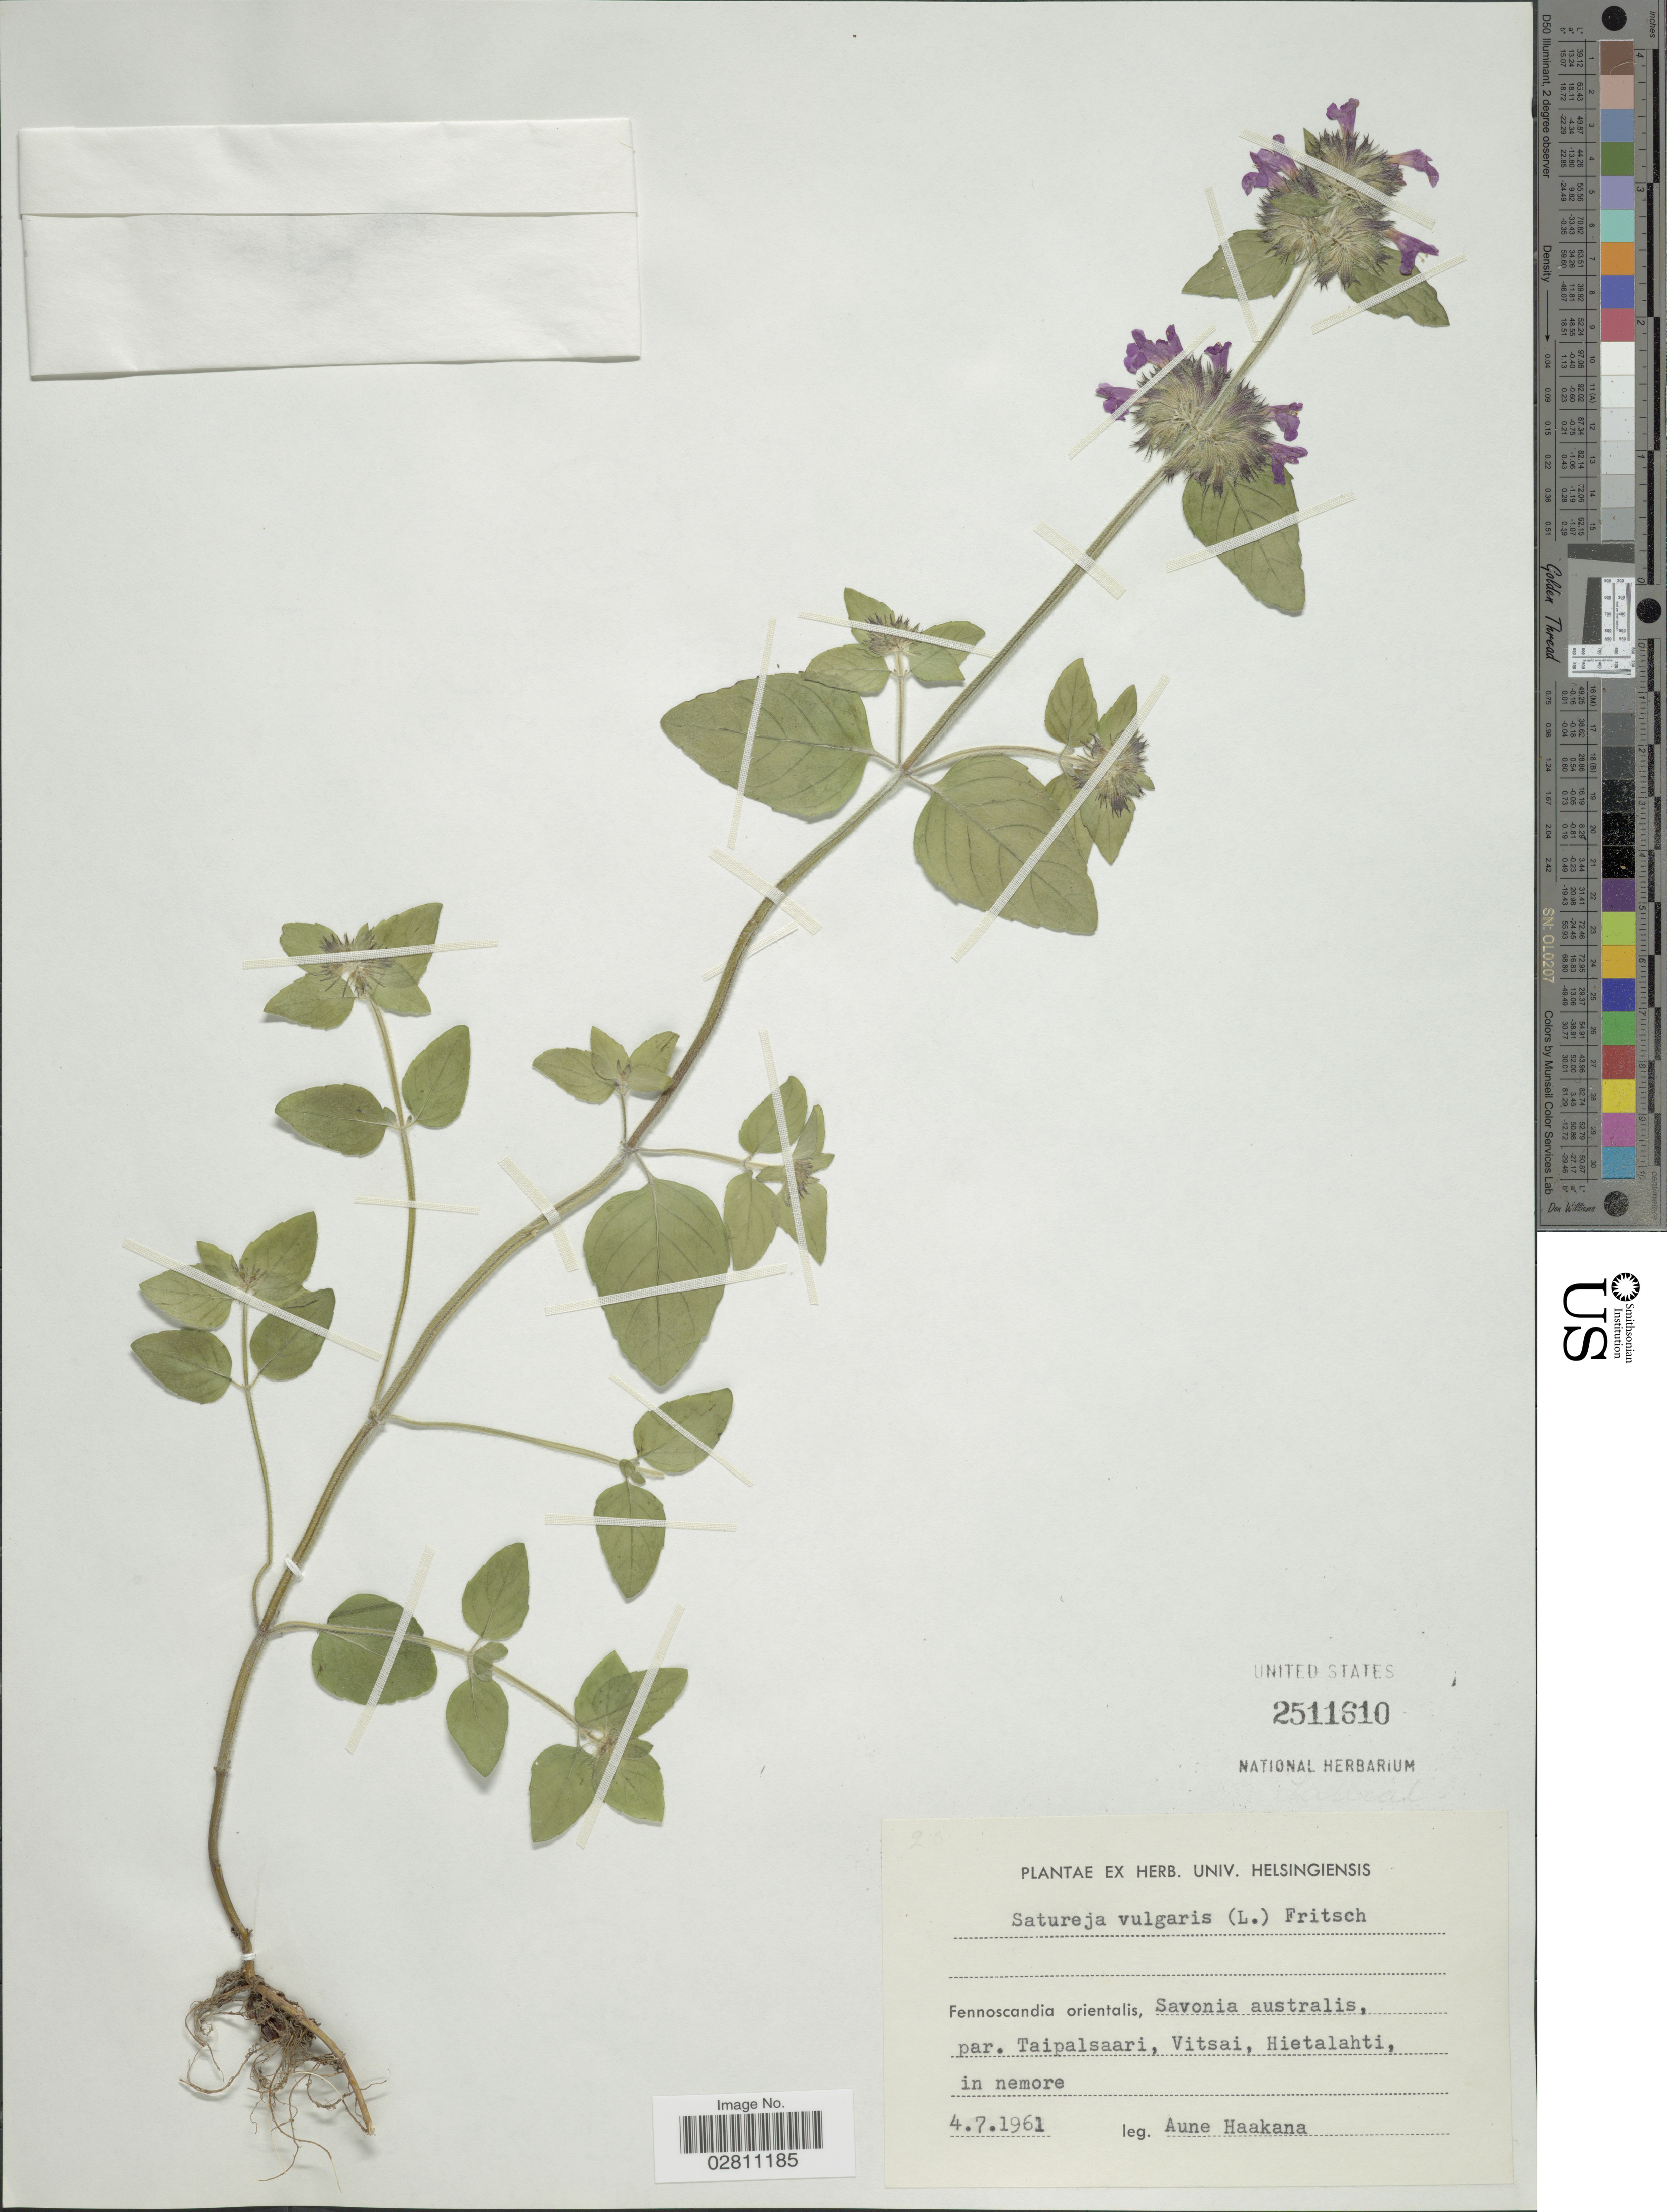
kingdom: Plantae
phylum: Tracheophyta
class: Magnoliopsida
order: Lamiales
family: Lamiaceae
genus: Clinopodium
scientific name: Clinopodium vulgare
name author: L.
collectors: A. Haakana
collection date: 1961-07-04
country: Finland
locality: Fennoscandia orientalis, Savonia australis, par. Taipalsaari, Vitsai, Hietalahti, in nemore.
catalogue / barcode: US 2511610